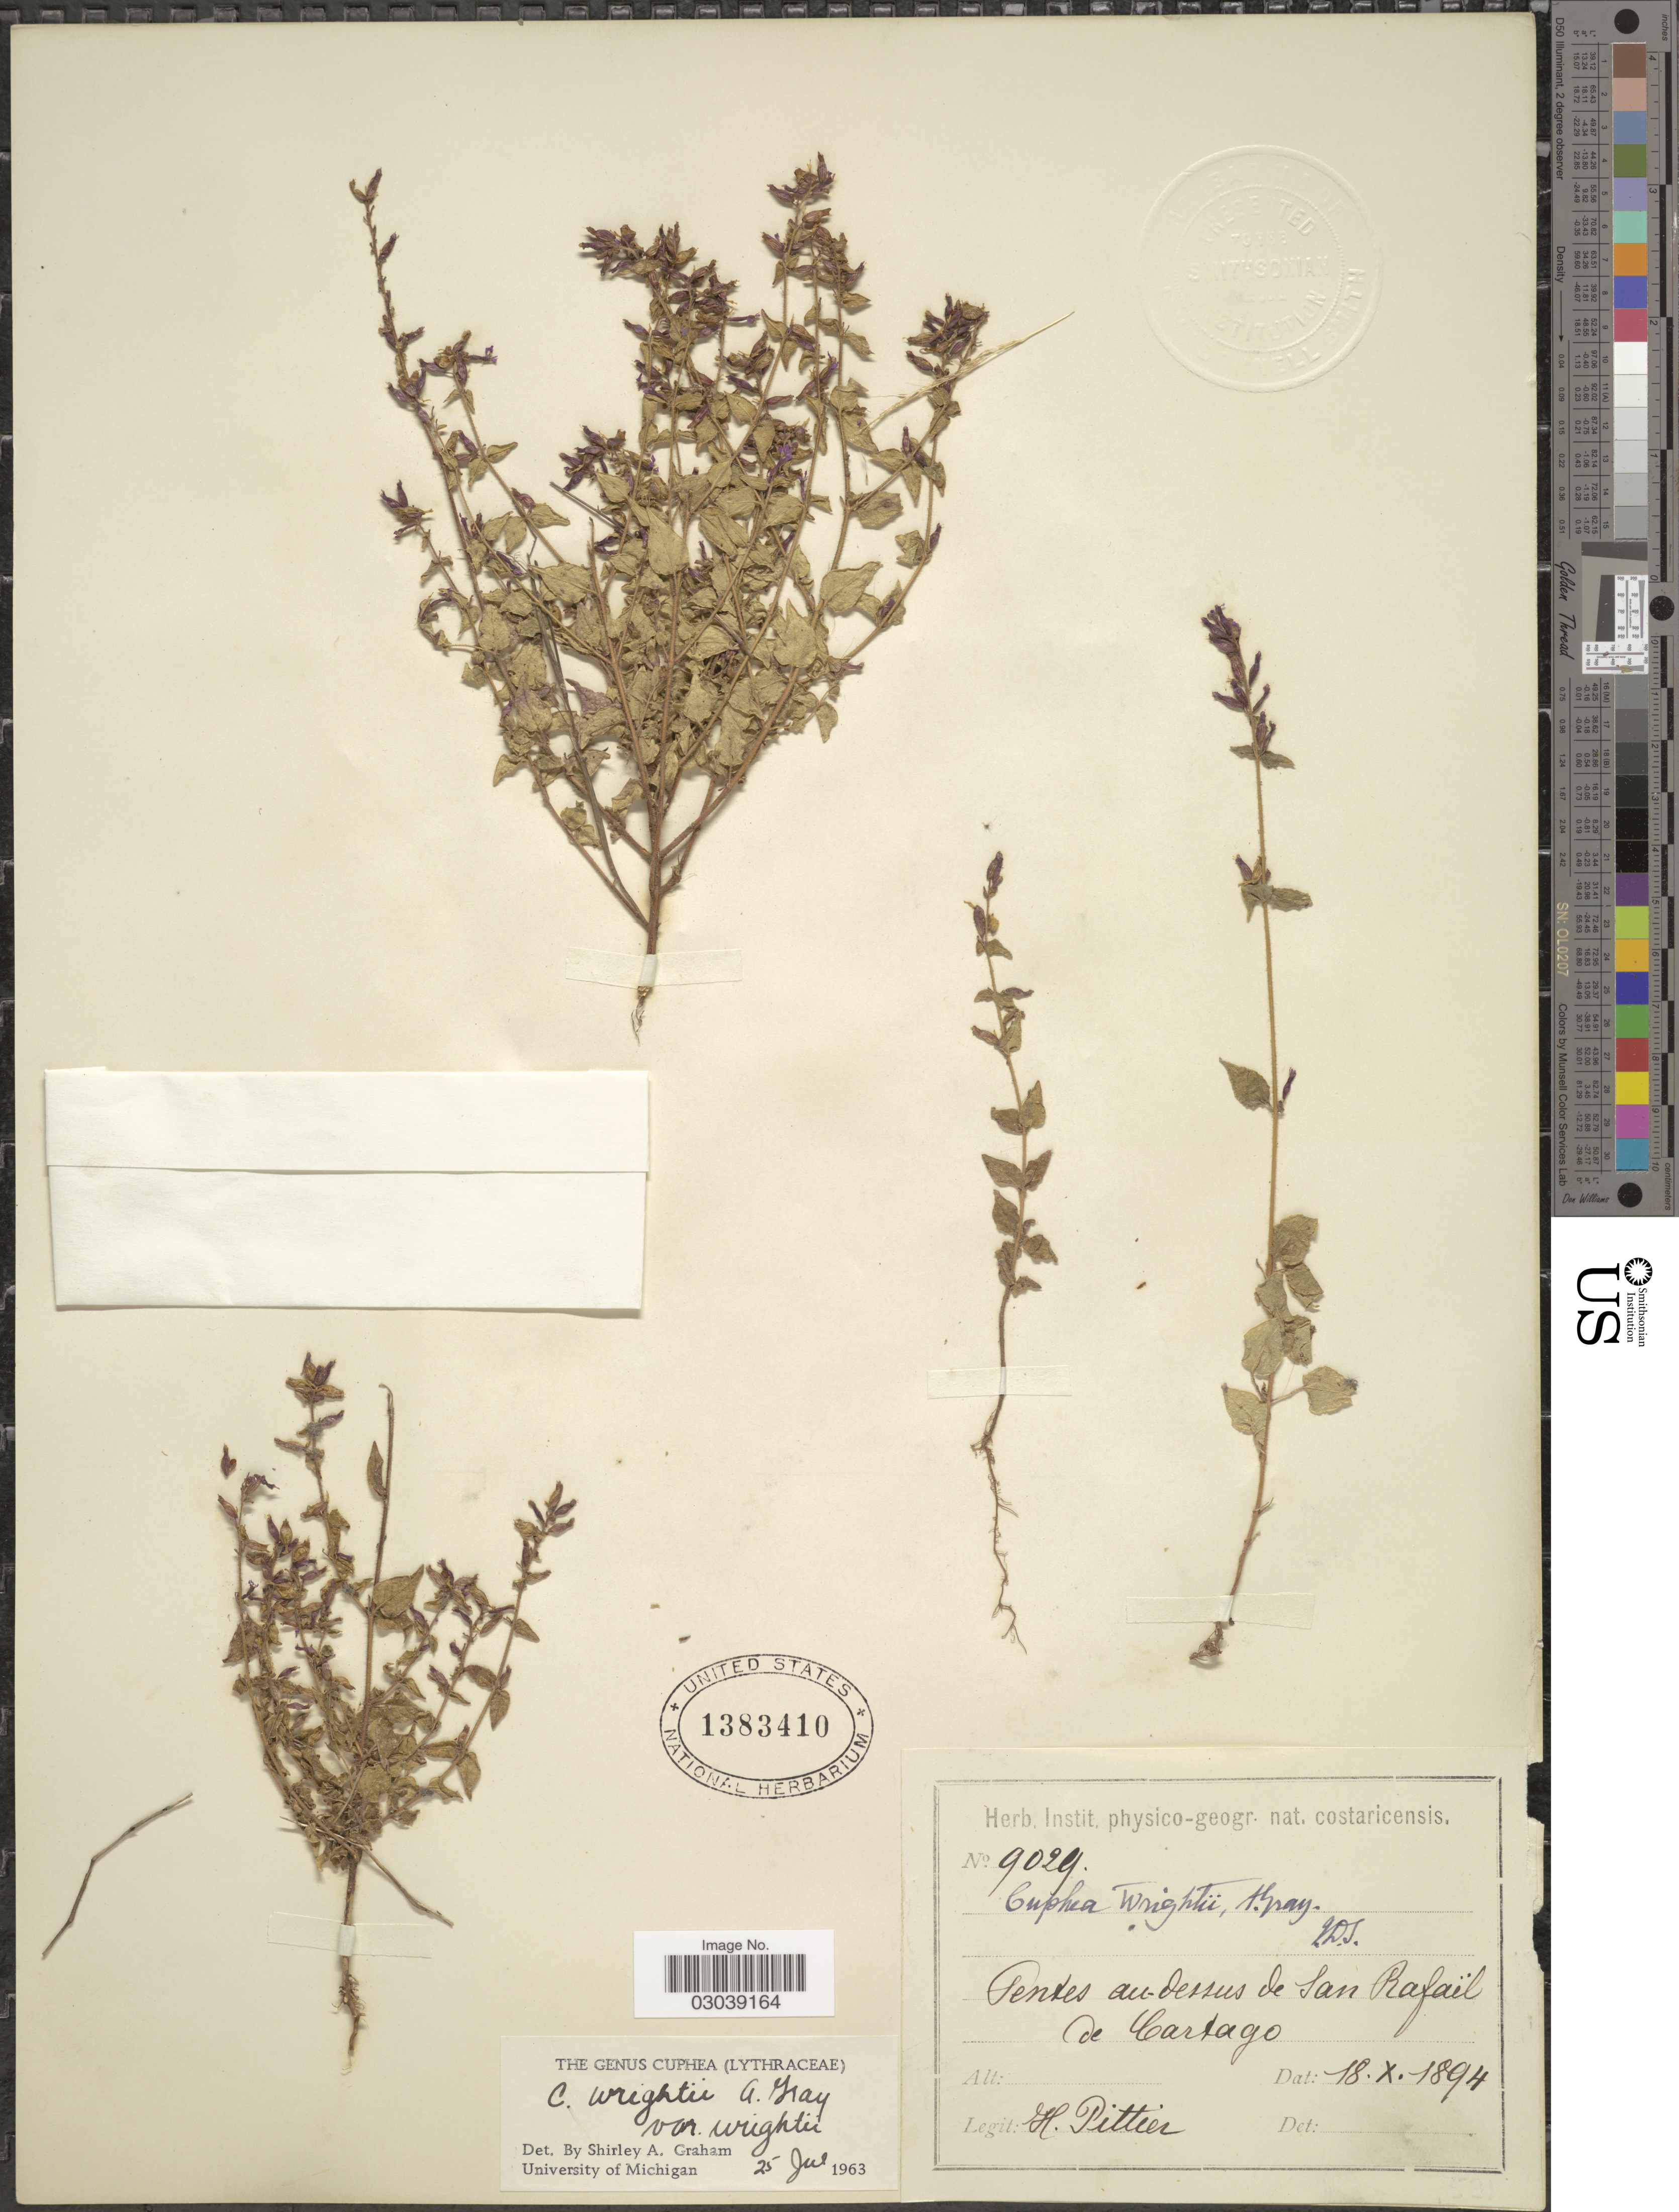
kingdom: Plantae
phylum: Tracheophyta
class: Magnoliopsida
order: Myrtales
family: Lythraceae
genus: Cuphea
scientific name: Cuphea wrightii var. wrightii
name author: A. Gray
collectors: H. F. Pittier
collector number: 9029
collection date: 1894-10-18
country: Costa Rica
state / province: Cartago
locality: Pentes au-dessus de San Rafaël de Cartago.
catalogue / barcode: US 1383410